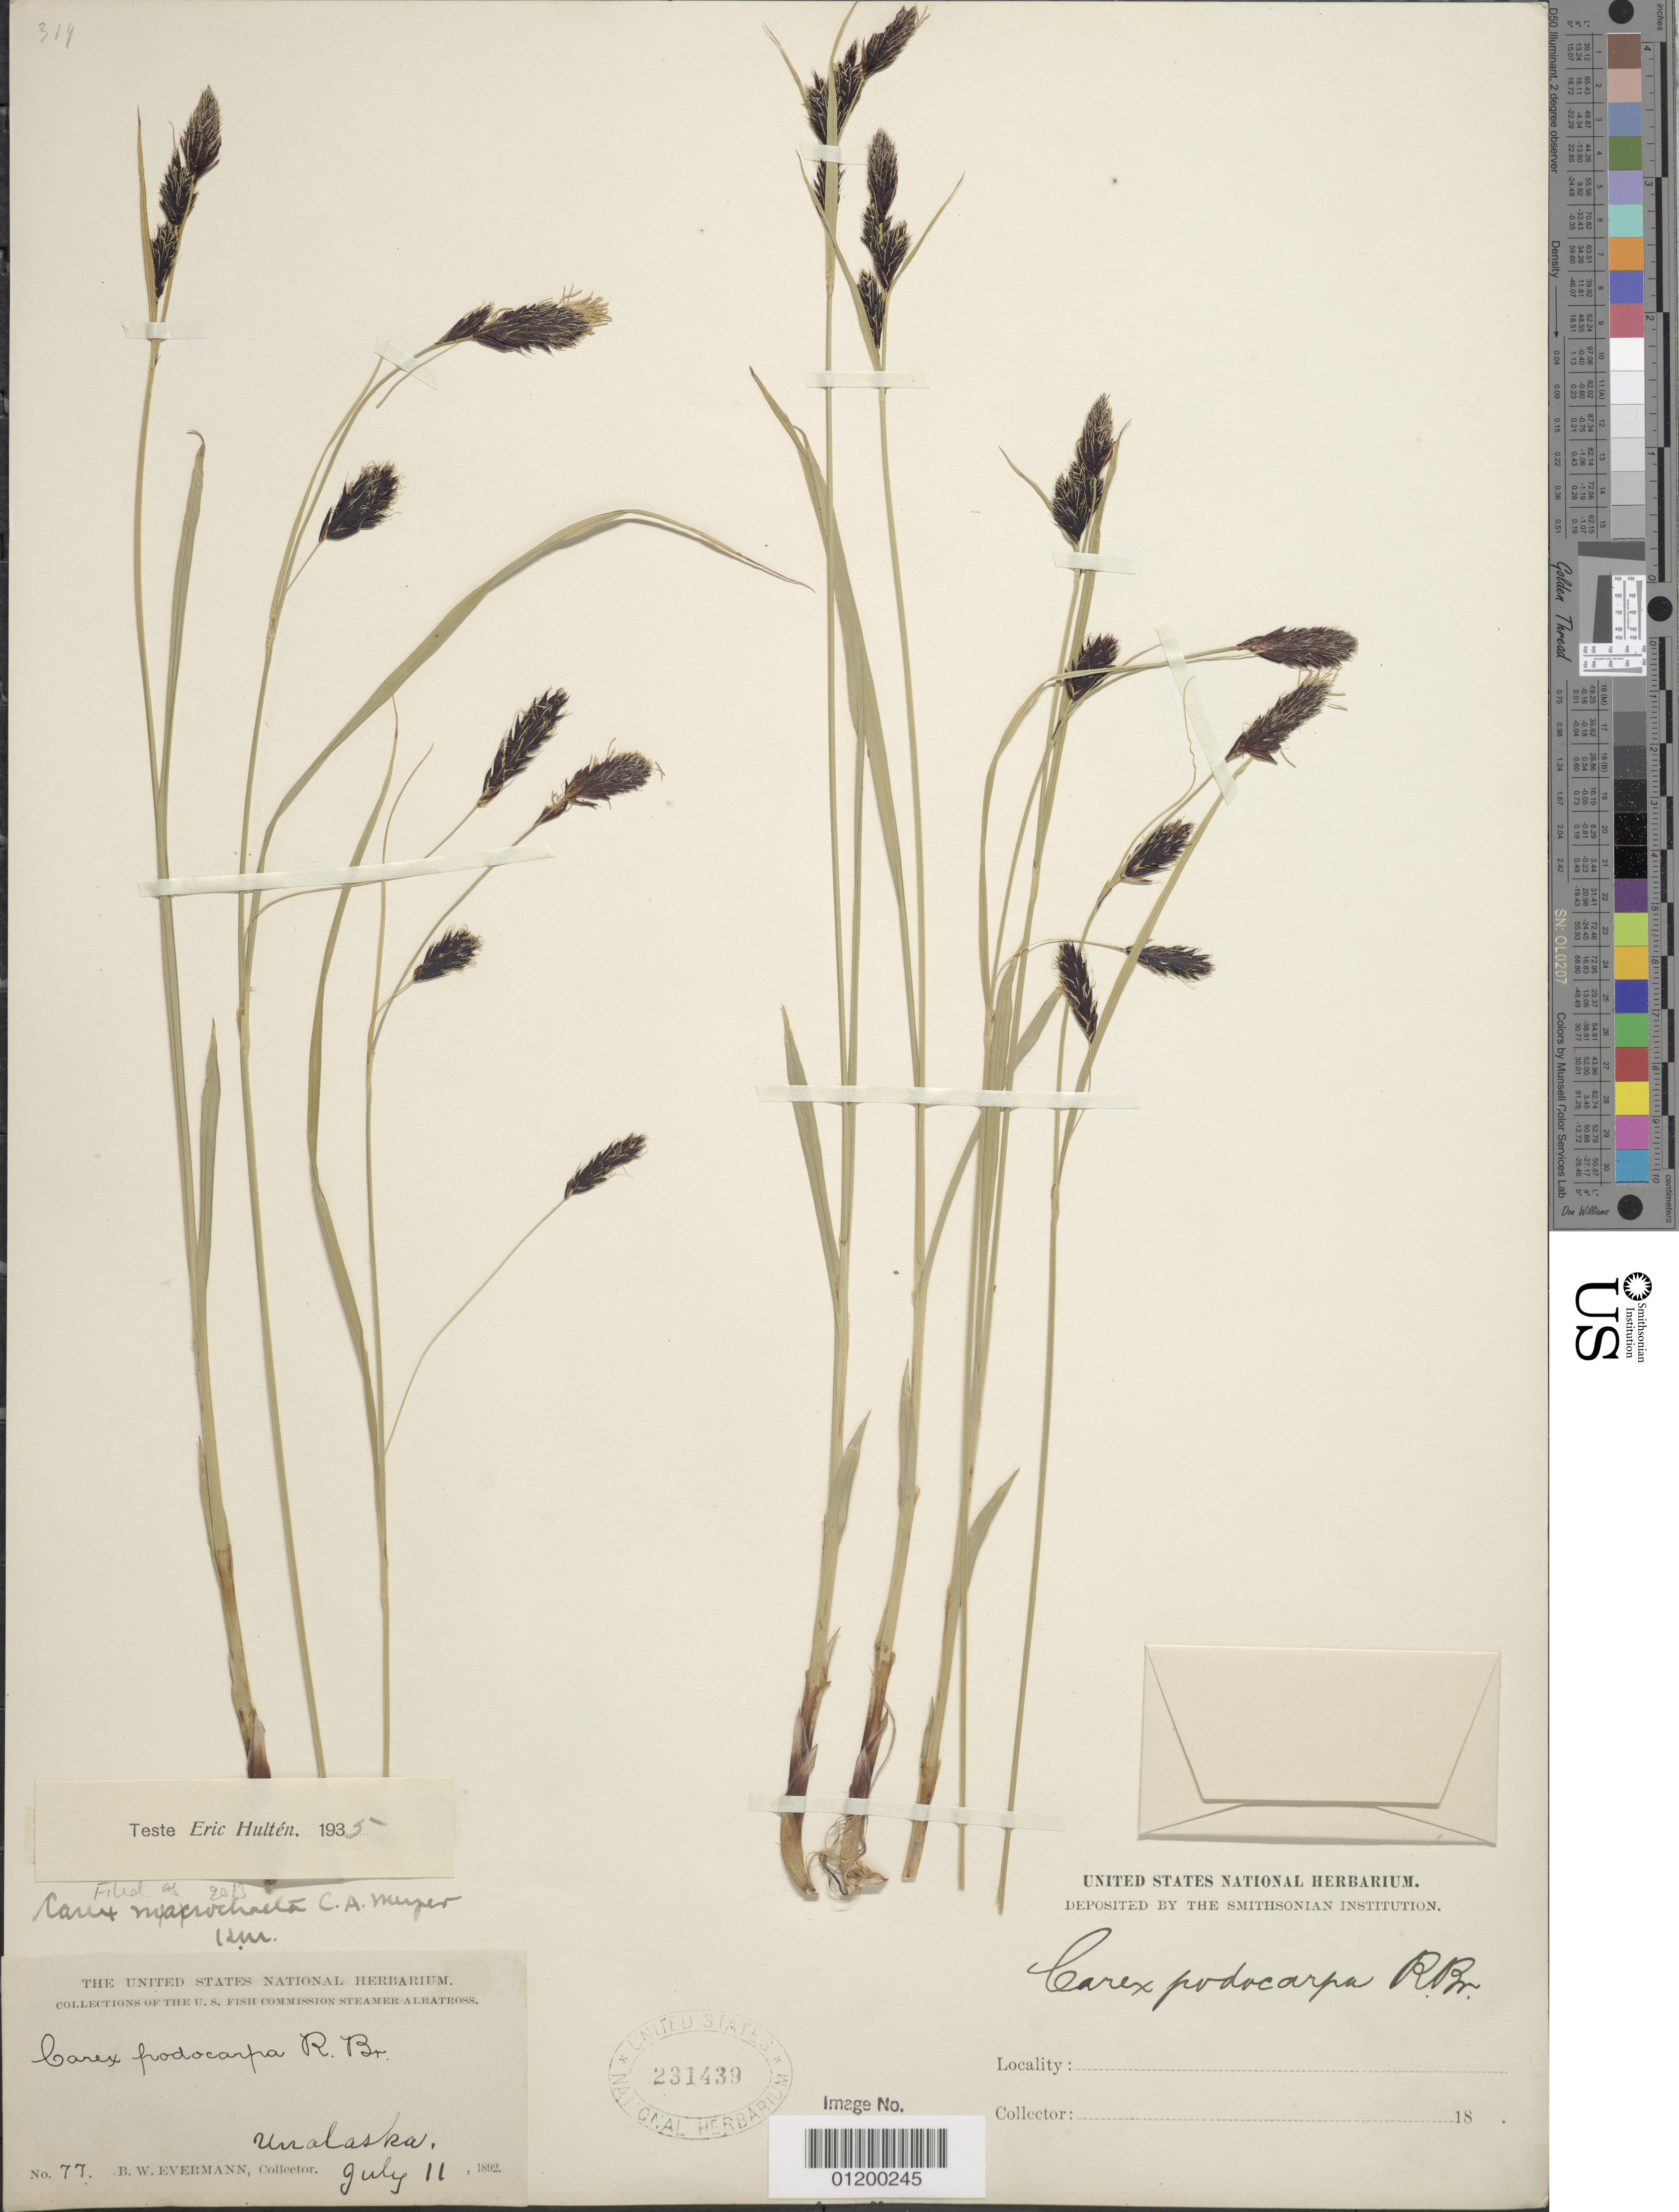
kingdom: Plantae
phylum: Tracheophyta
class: Liliopsida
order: Poales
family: Cyperaceae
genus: Carex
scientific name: Carex macrochaeta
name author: C.A. Mey.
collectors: B. W. Evermann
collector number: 77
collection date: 1892-07-11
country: United States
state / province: Alaska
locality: Unalaska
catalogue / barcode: US 231439